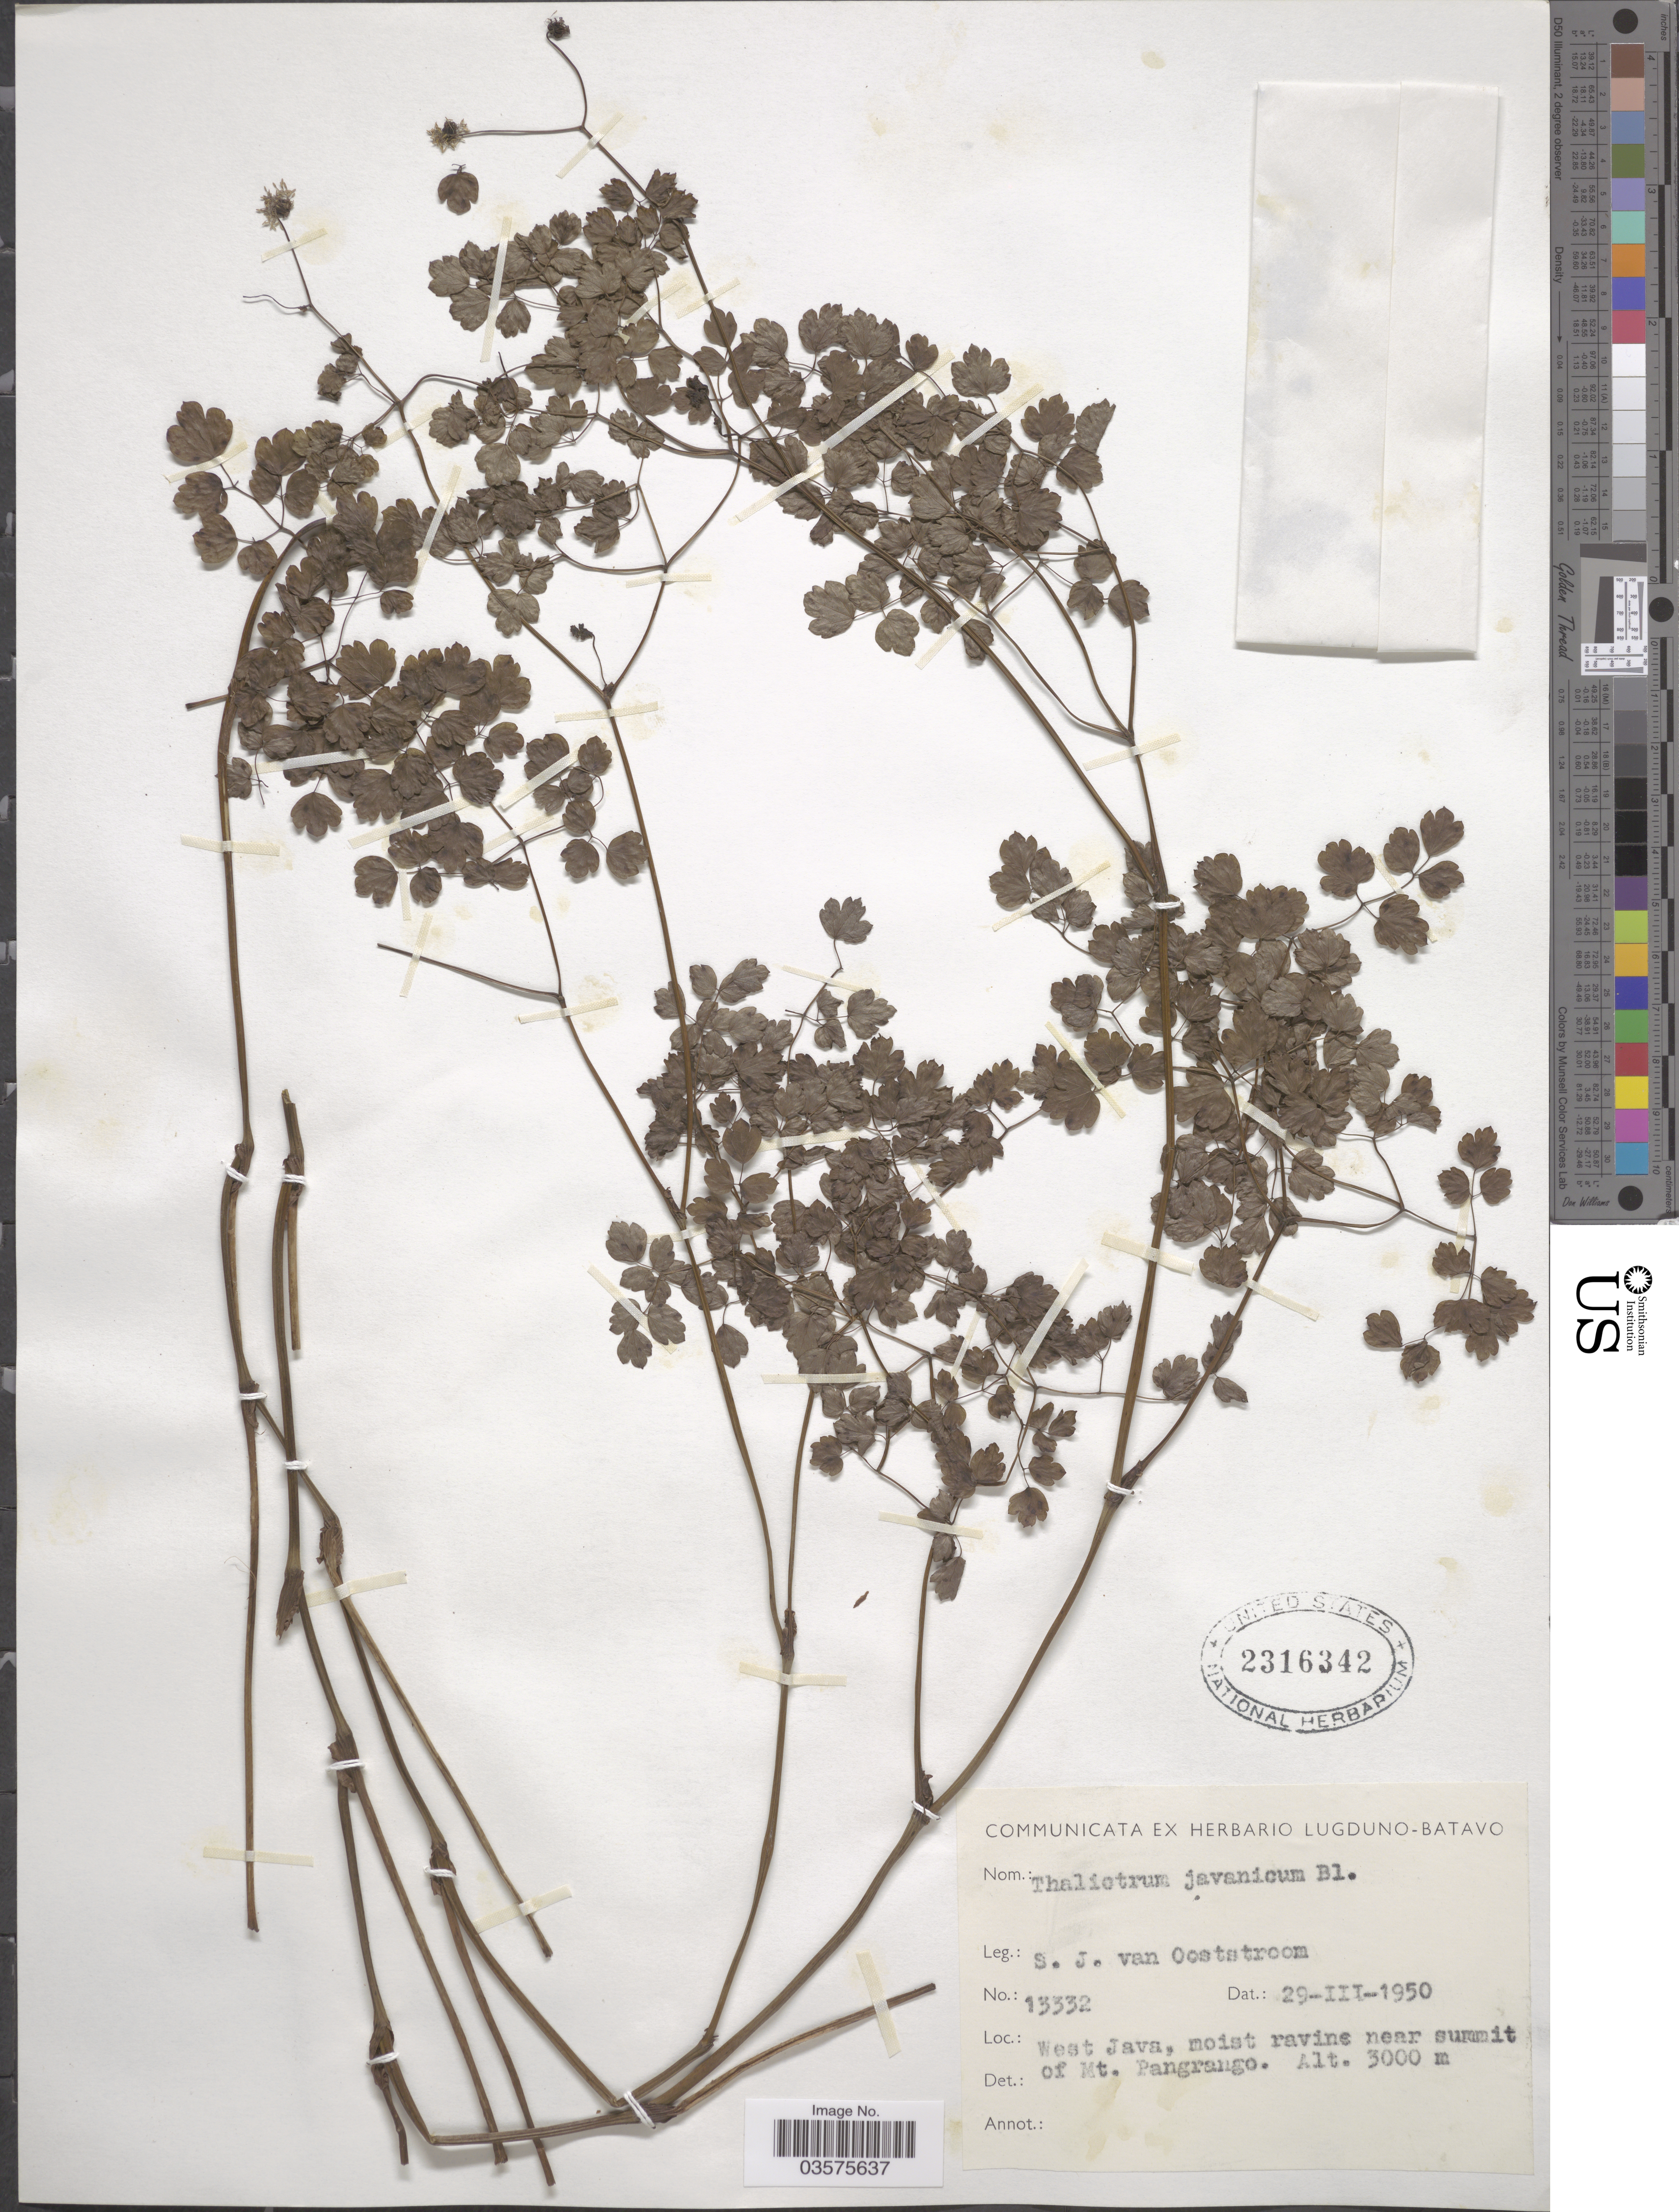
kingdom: Plantae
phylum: Tracheophyta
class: Magnoliopsida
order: Ranunculales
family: Ranunculaceae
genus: Thalictrum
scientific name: Thalictrum javanicum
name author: Blume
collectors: S. J. van Ooststroom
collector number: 13332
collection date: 1950-03-29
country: Indonesia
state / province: Java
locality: West Java, moist ravine near summit of Mt. Pangrango.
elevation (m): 3000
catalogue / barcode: US 2316342